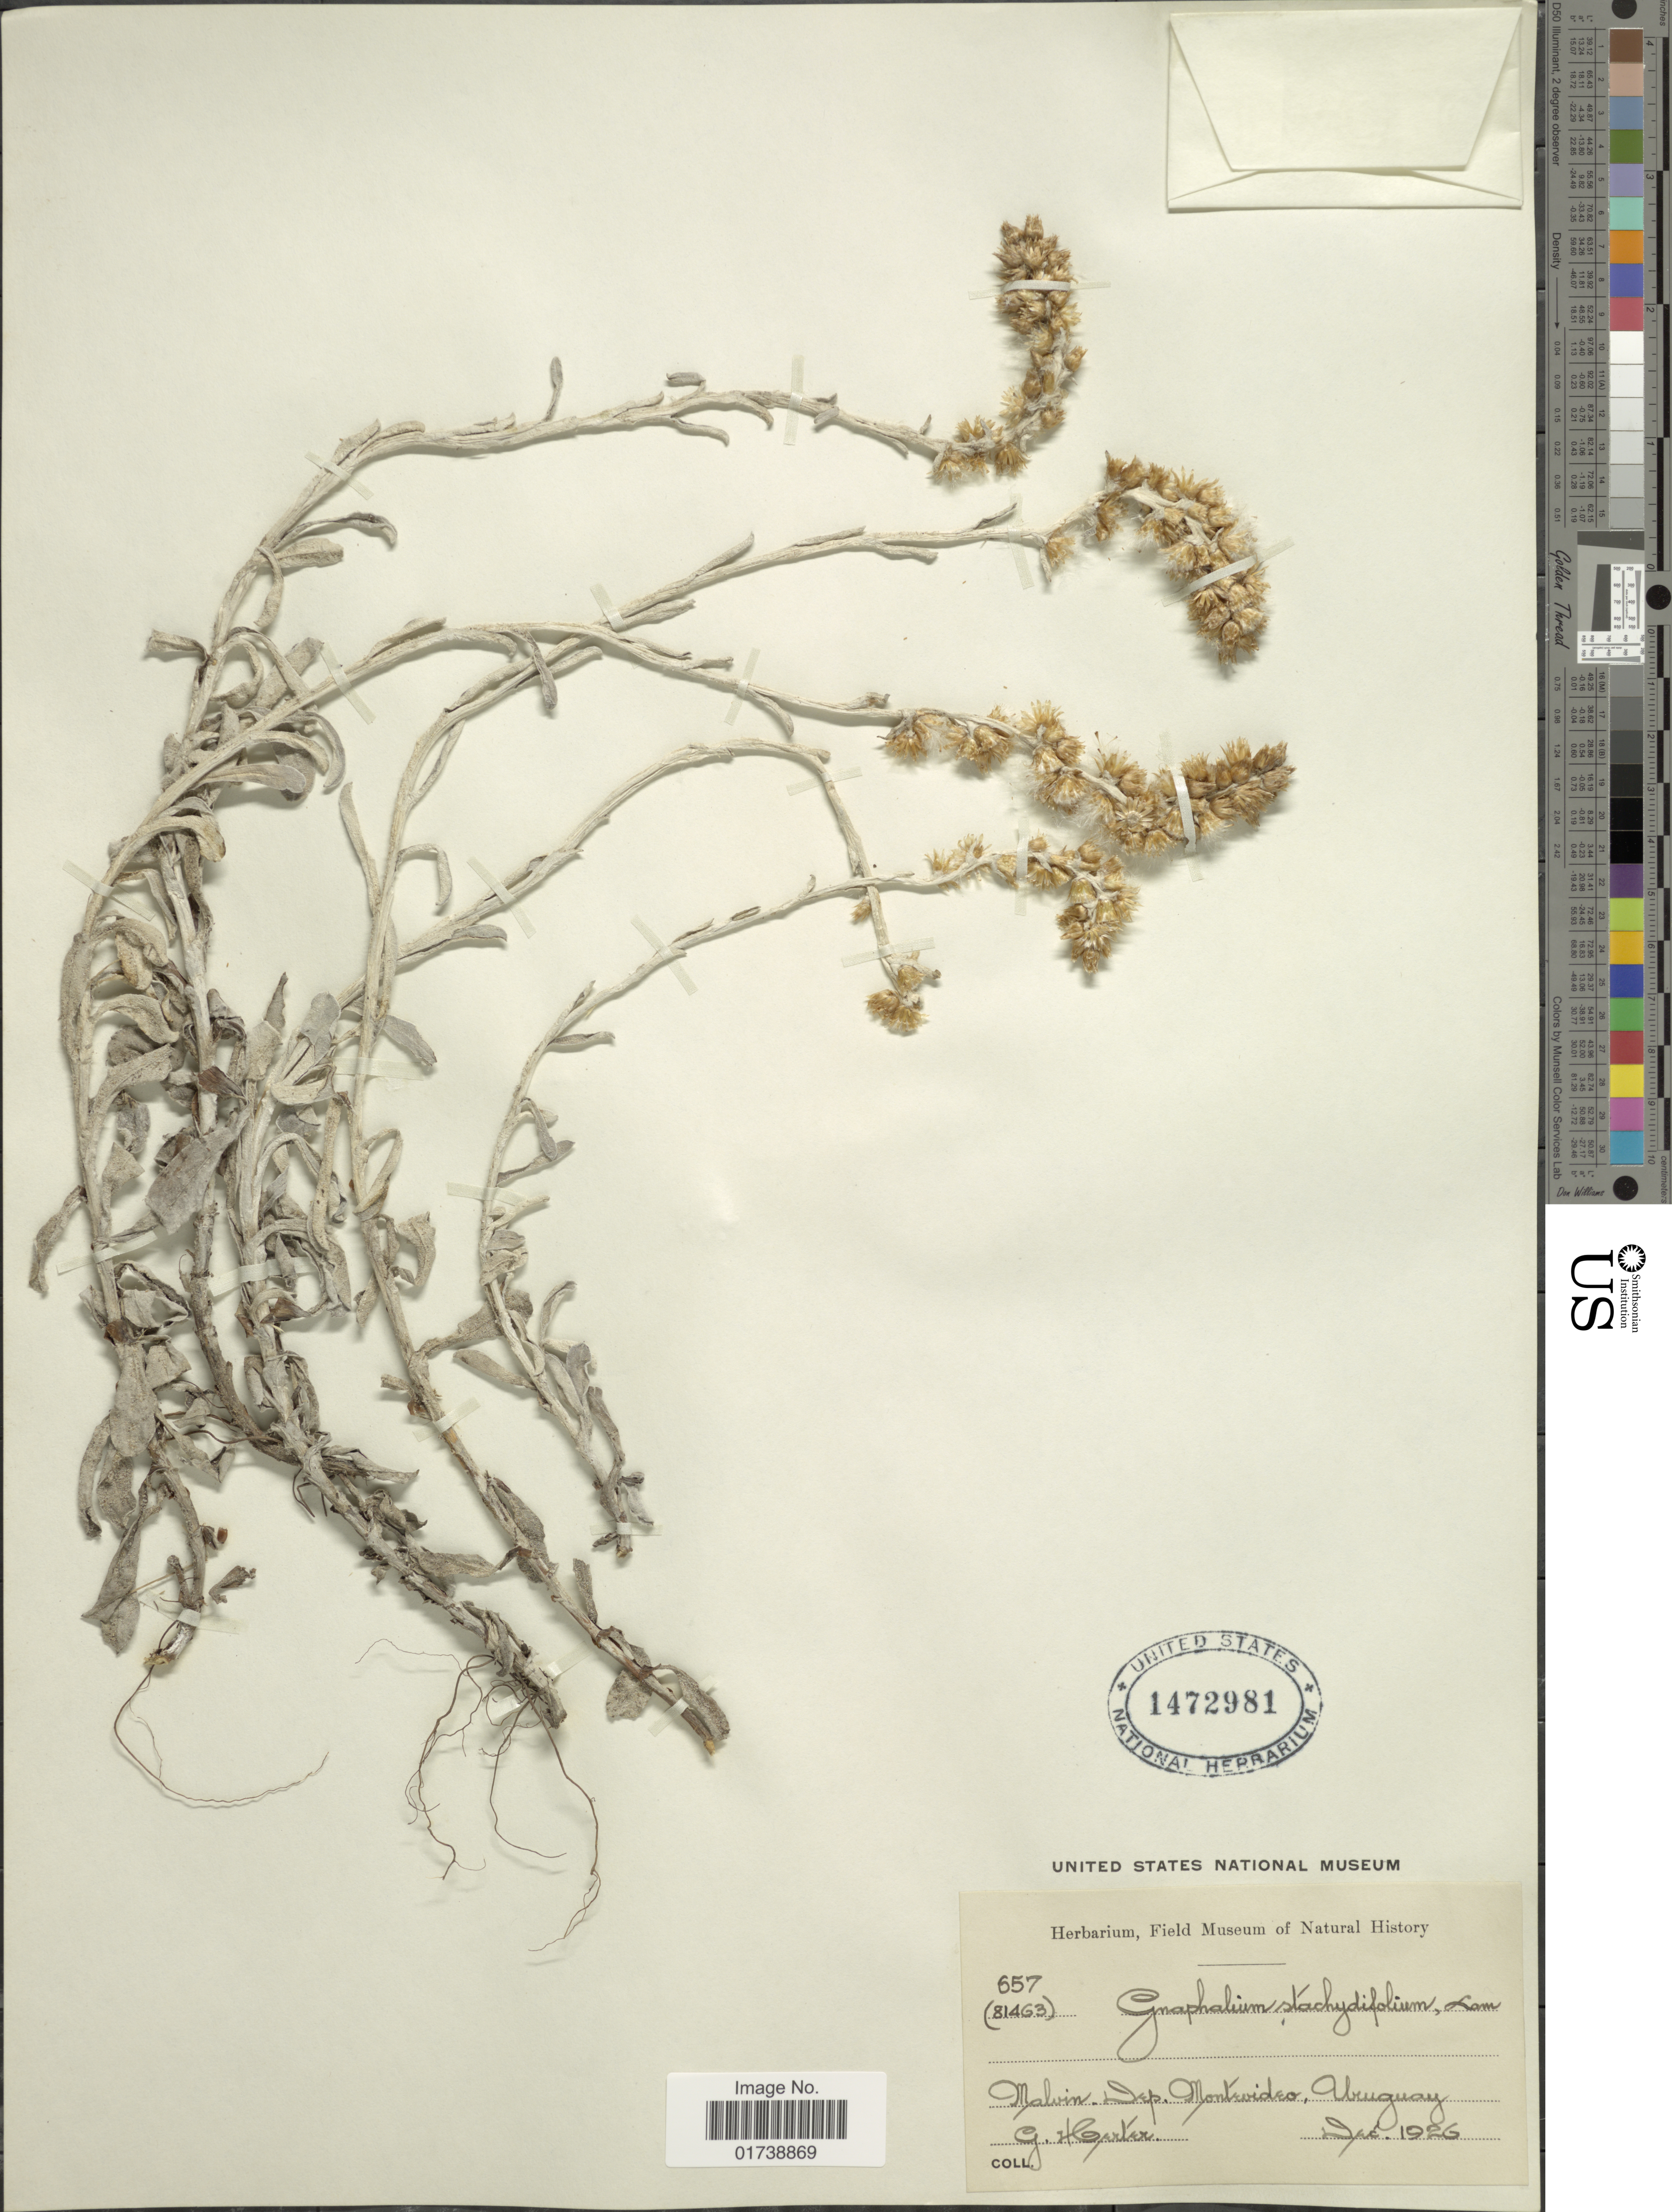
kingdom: Plantae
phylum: Tracheophyta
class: Magnoliopsida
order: Asterales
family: Asteraceae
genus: Gamochaeta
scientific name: Gamochaeta stachydifolia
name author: (Lam.) Cabrera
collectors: G. Herter & W. G. Herter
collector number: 657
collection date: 1926-12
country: Uruguay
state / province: Montevideo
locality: Malvin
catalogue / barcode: US 1472981